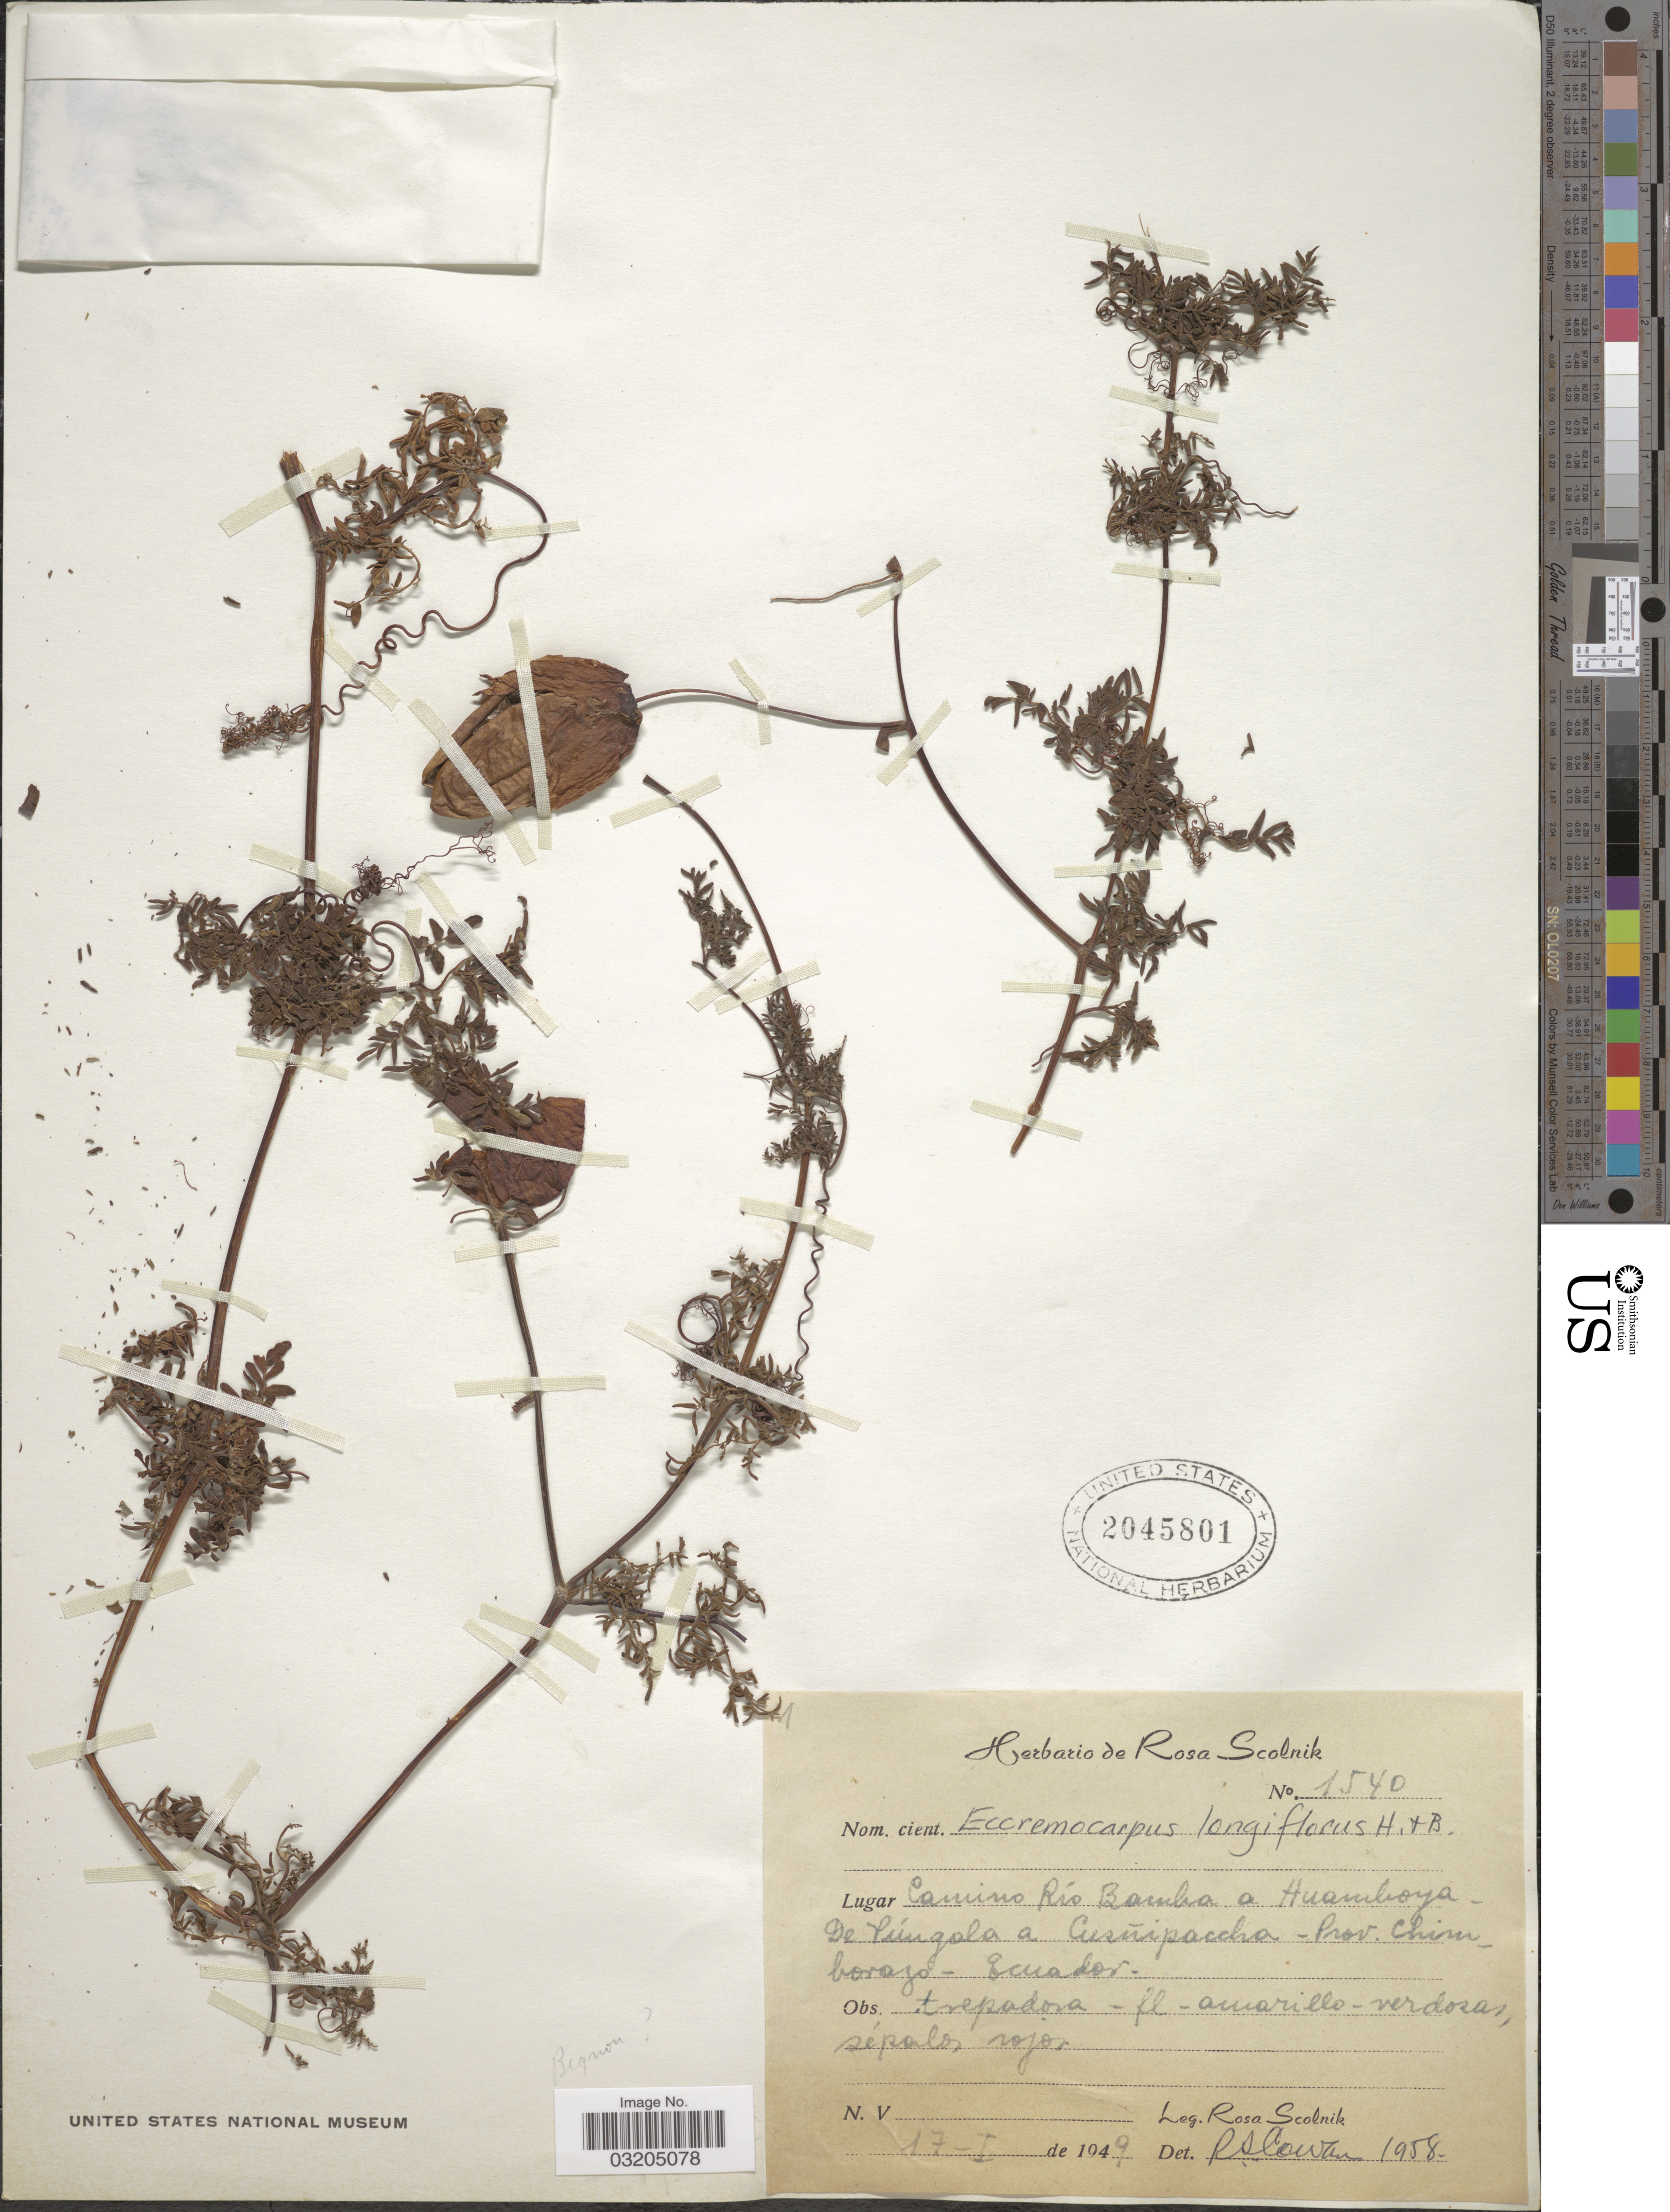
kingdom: Plantae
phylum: Tracheophyta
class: Magnoliopsida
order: Lamiales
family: Bignoniaceae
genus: Eccremocarpus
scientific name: Eccremocarpus longiflorus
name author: Humb. & Bonpl.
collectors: R. Scolnik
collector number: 1540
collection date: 1949-01-17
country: Ecuador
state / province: Chimborazo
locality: Camino Río Bamba a Huamboya - de Púngala a Cusnipaccha.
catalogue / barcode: US 2045801